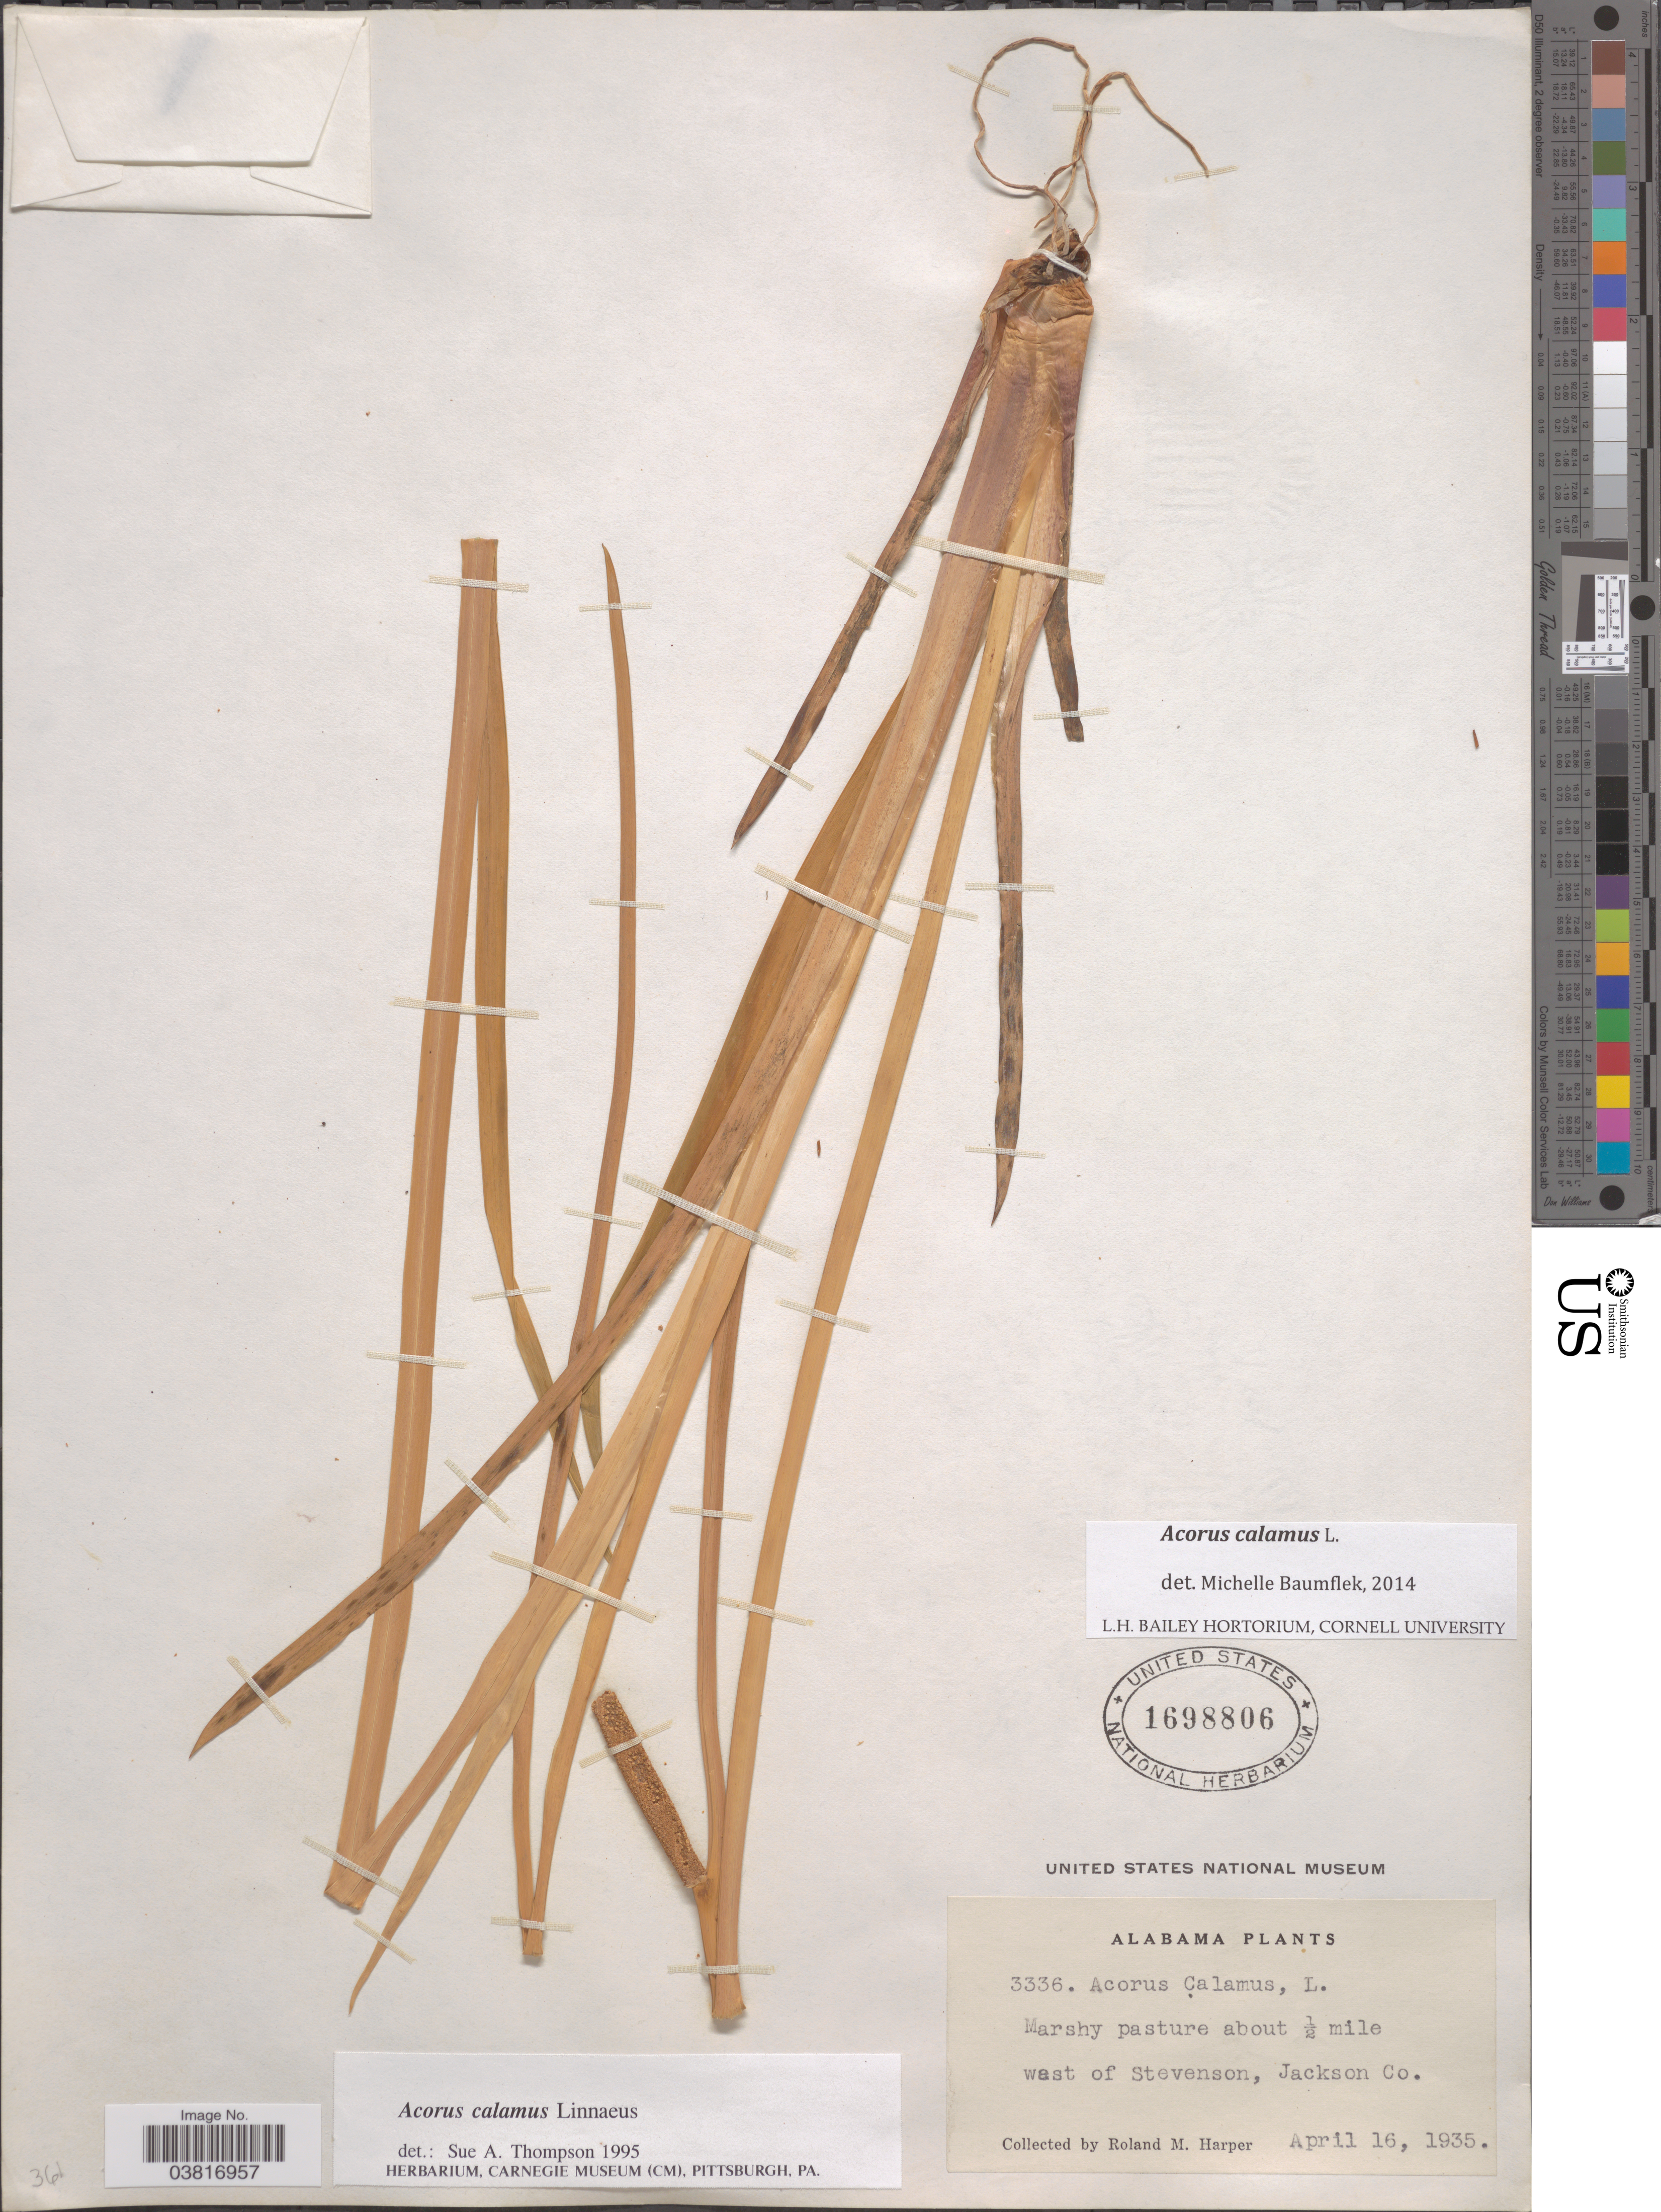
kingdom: Plantae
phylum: Tracheophyta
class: Liliopsida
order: Acorales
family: Acoraceae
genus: Acorus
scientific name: Acorus calamus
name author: L.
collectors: R. M. Harper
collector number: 3336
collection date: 1935-04-16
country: United States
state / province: Alabama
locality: Marshy pasture about ½ mile west of Stevenson, Jackson Co.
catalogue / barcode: US 1698806